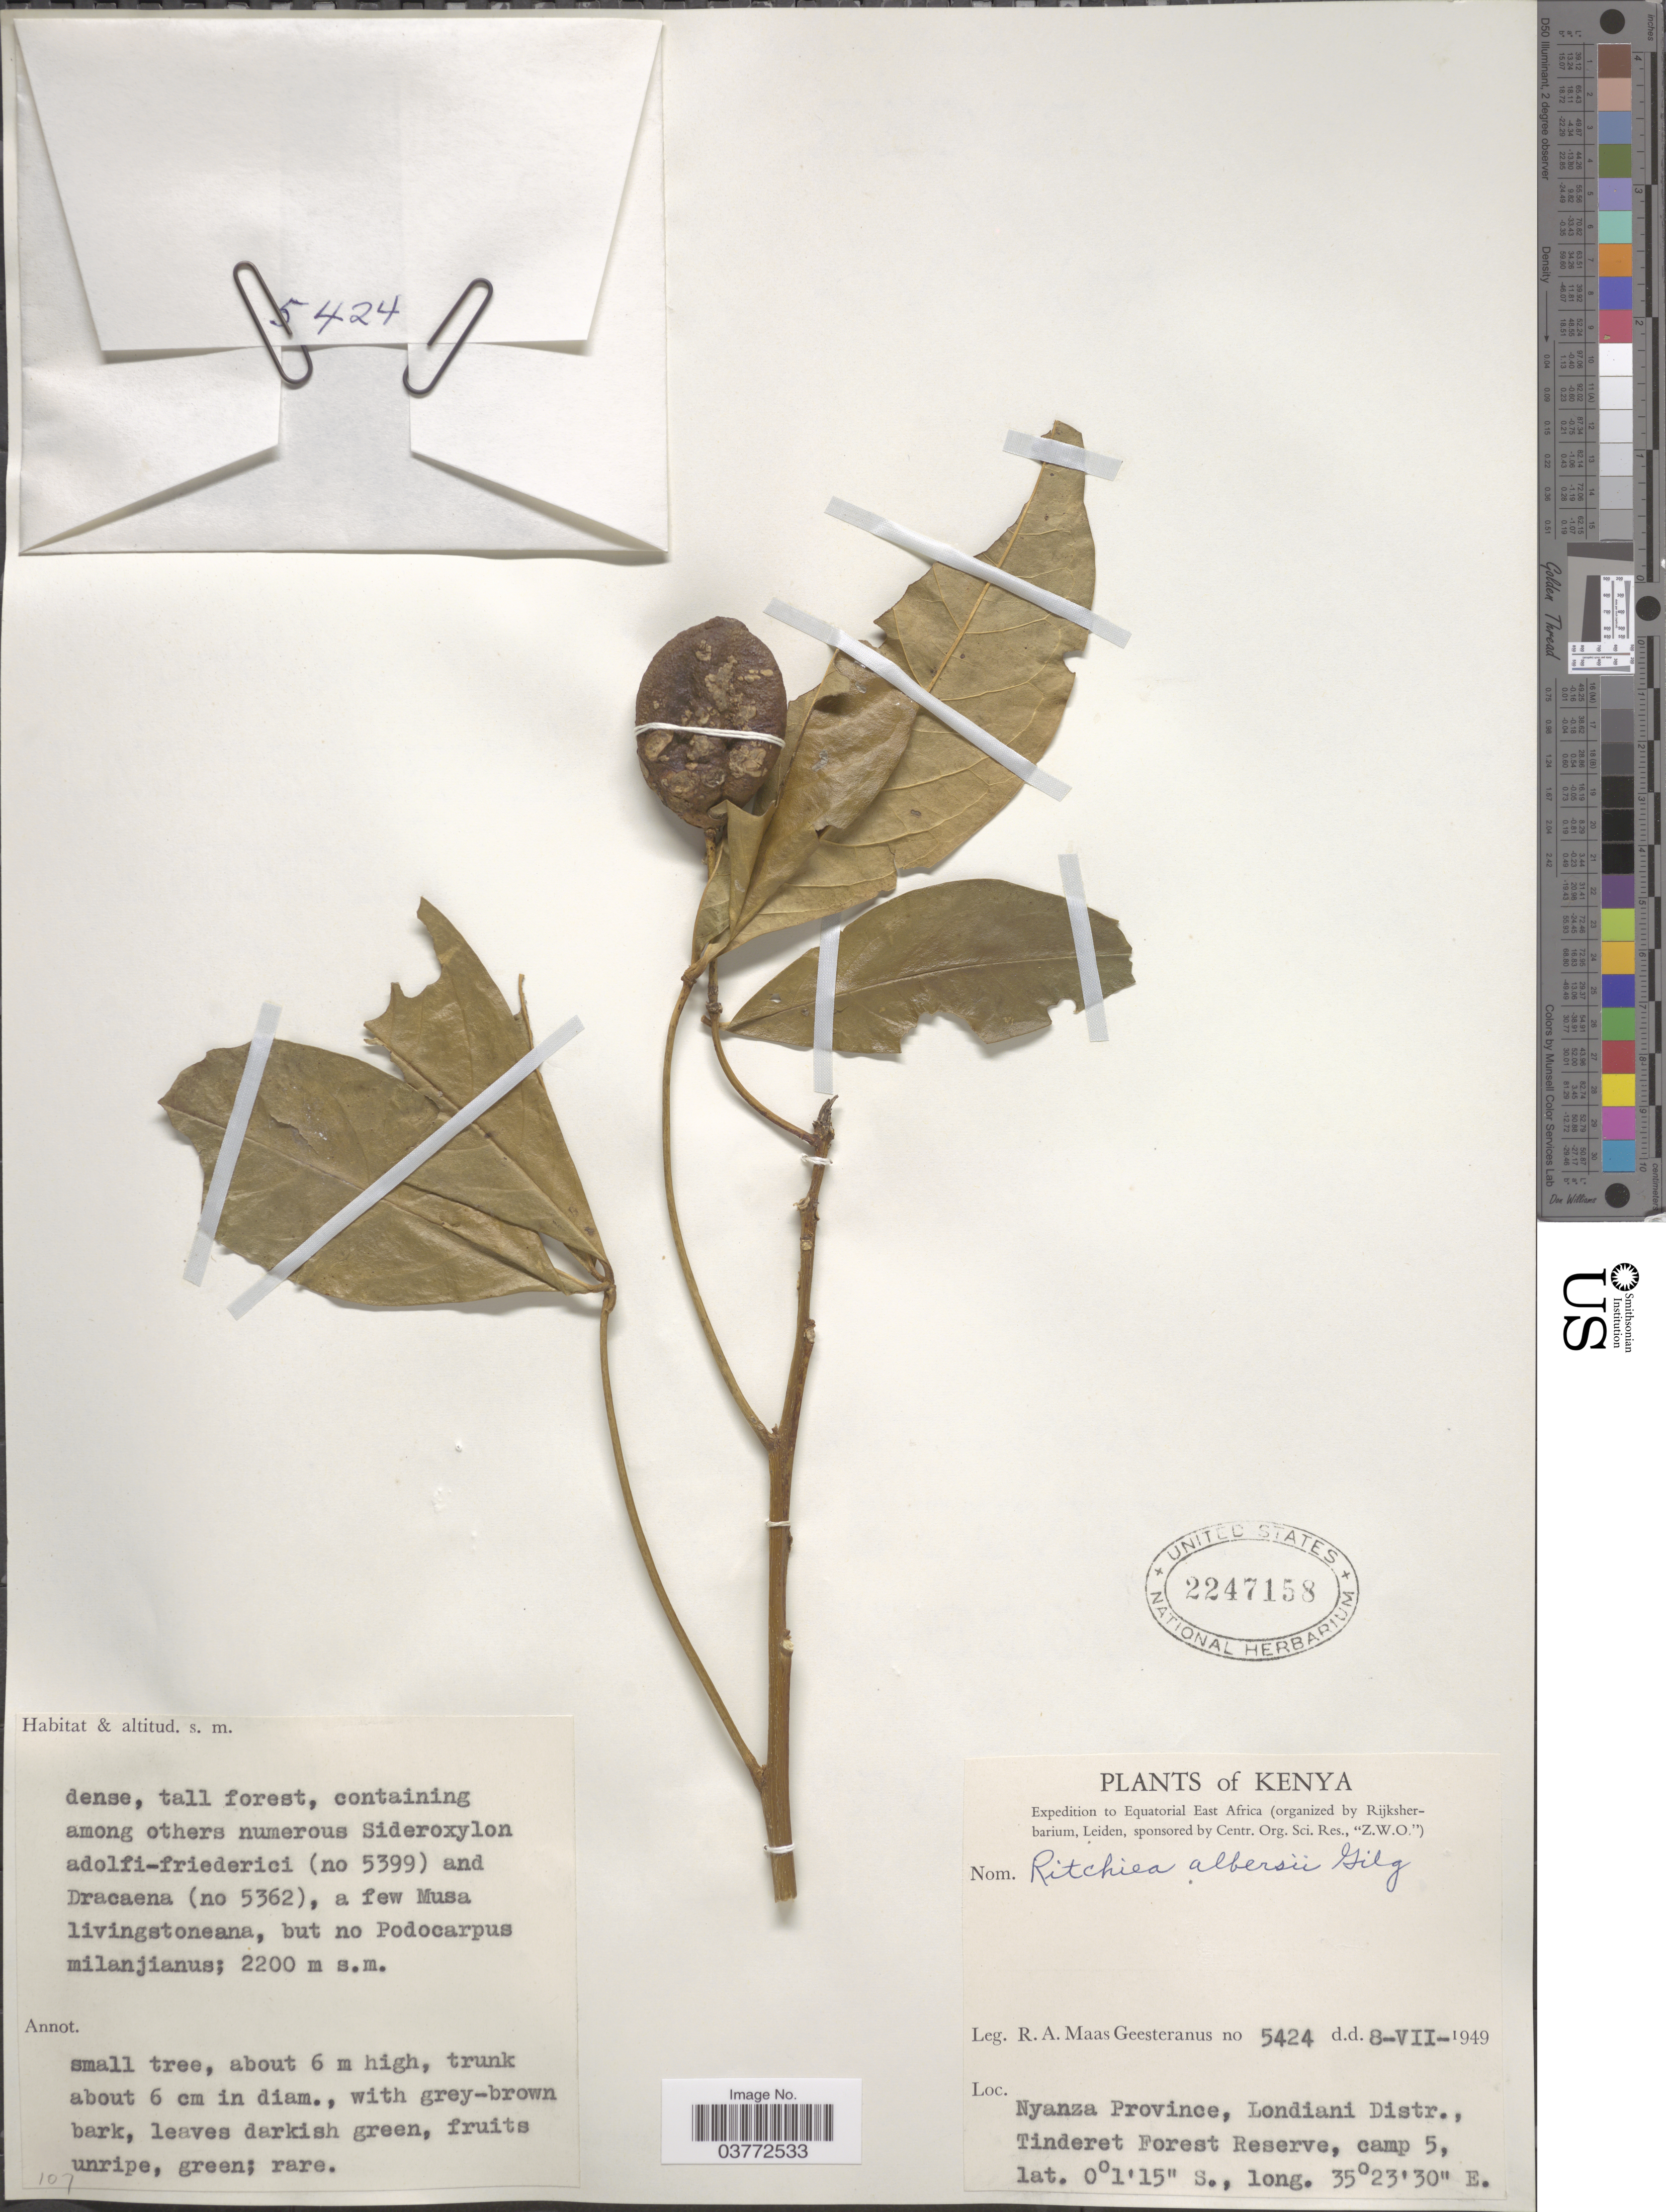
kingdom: Plantae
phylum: Tracheophyta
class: Magnoliopsida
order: Brassicales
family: Capparaceae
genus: Ritchiea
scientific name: Ritchiea albersii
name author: Gilg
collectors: R. A. Maas Geesteranus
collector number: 5424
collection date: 1949-07-08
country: Kenya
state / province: Nandi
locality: Londiani Distr., Tinderet Forest Reserve, camp 5. Nyanza.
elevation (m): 2200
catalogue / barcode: US 2247158